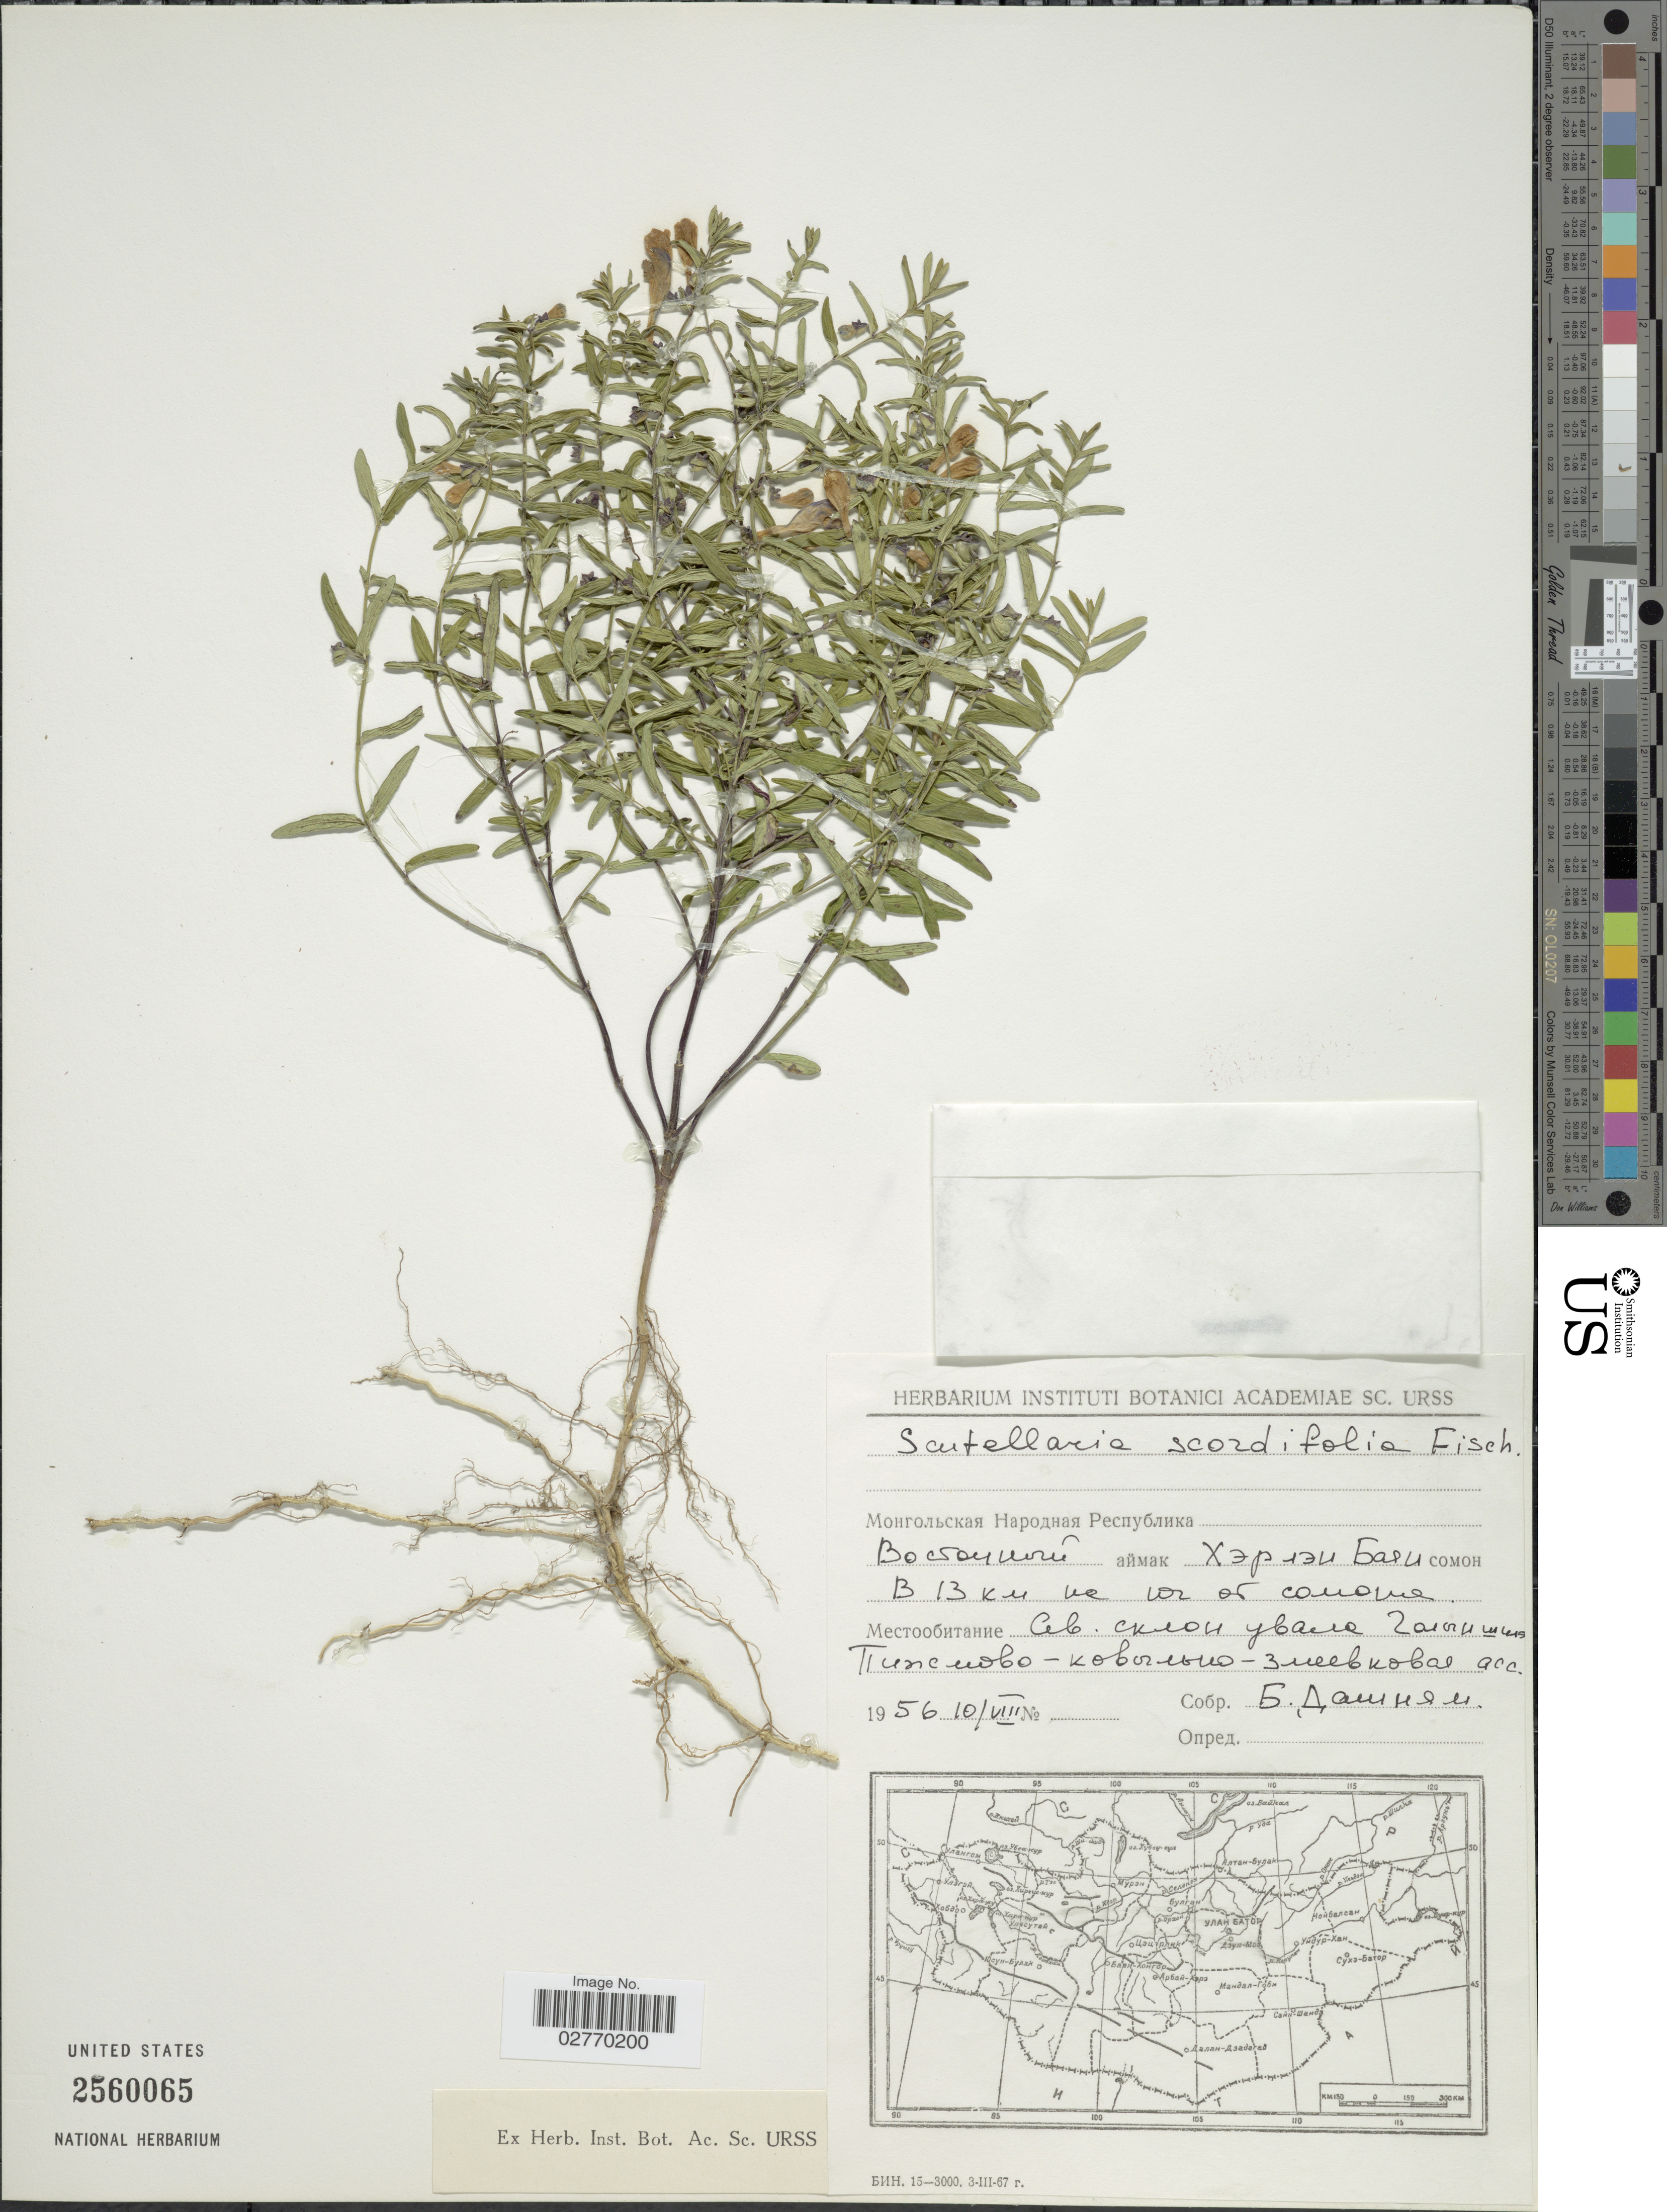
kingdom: Plantae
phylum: Tracheophyta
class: Magnoliopsida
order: Lamiales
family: Lamiaceae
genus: Scutellaria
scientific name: Scutellaria scordiifolia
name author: Fisch. ex Schrank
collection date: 1956-08-10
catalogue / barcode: US 2560065